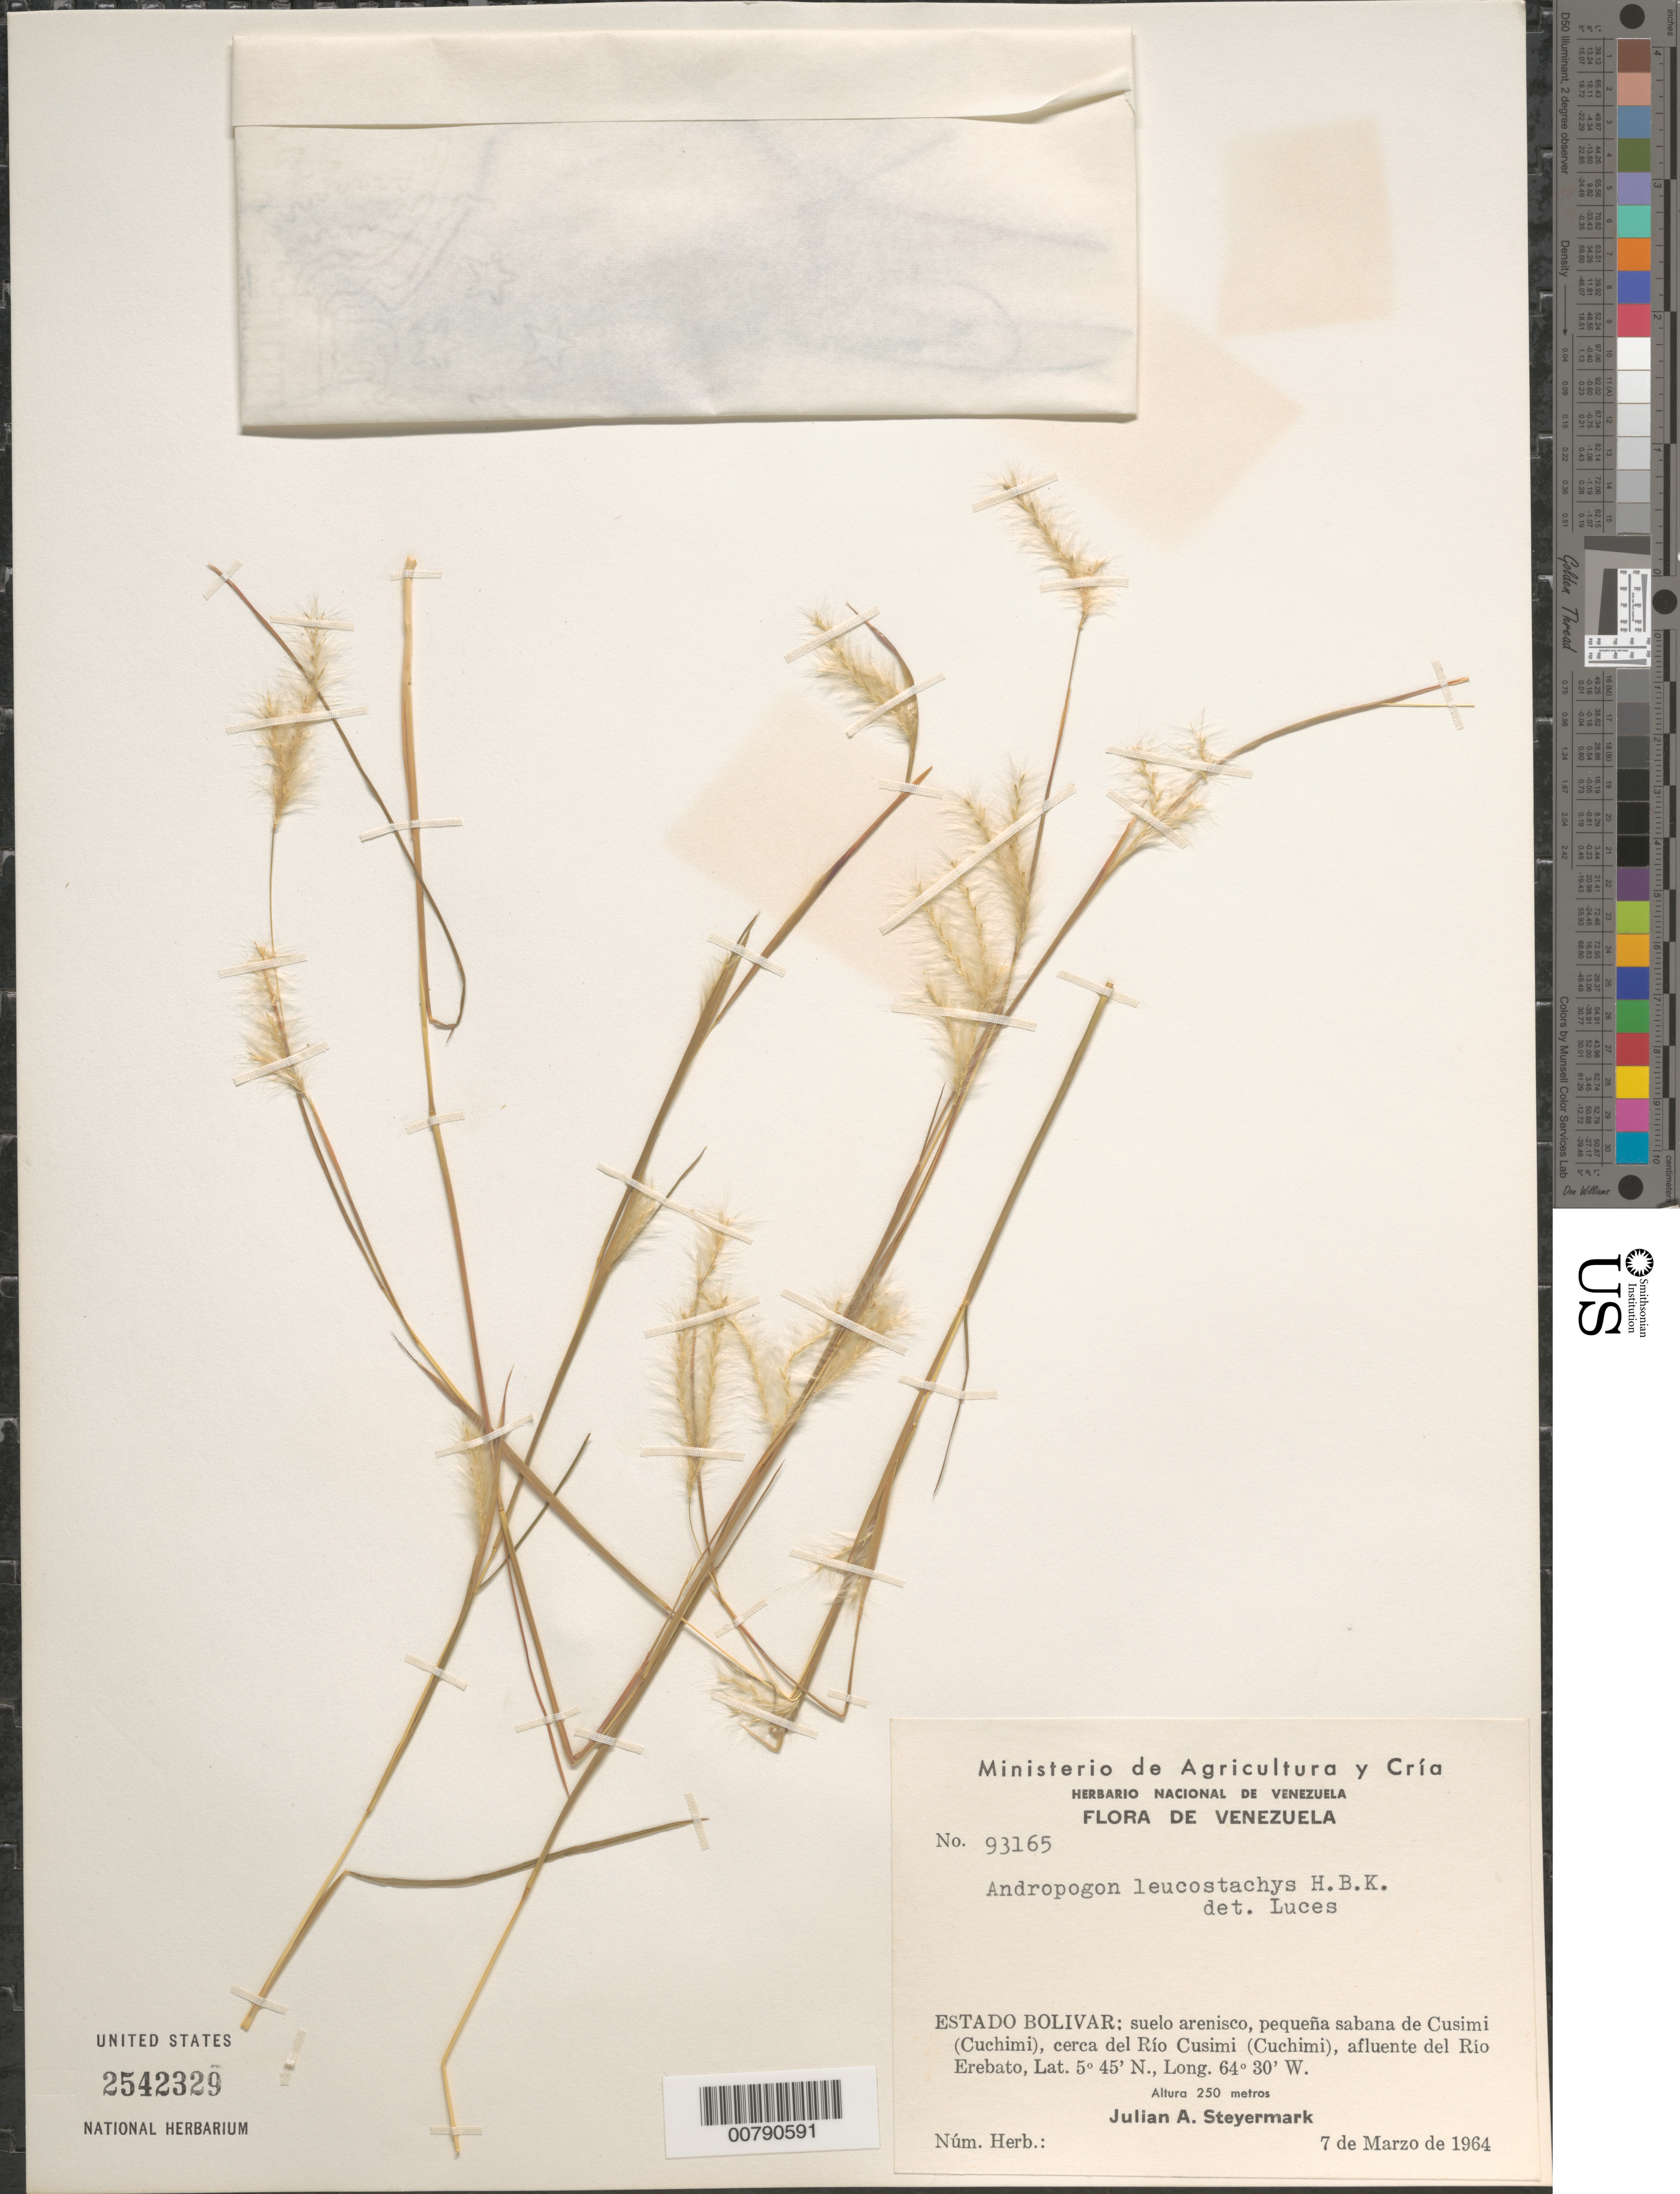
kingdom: Plantae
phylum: Tracheophyta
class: Liliopsida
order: Poales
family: Poaceae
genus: Andropogon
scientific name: Andropogon leucostachyus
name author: Kunth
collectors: J. Steyermark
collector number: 93165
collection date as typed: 7-Mar-64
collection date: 1964-03-07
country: Venezuela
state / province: Bolívar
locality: Sabana de Cusimi (Cuchimi), cerca del Río Cusimi (Cuchimi), afluente del Río Erebato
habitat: Suelo arenisco, pequeña sabana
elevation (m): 250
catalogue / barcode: US 2542329